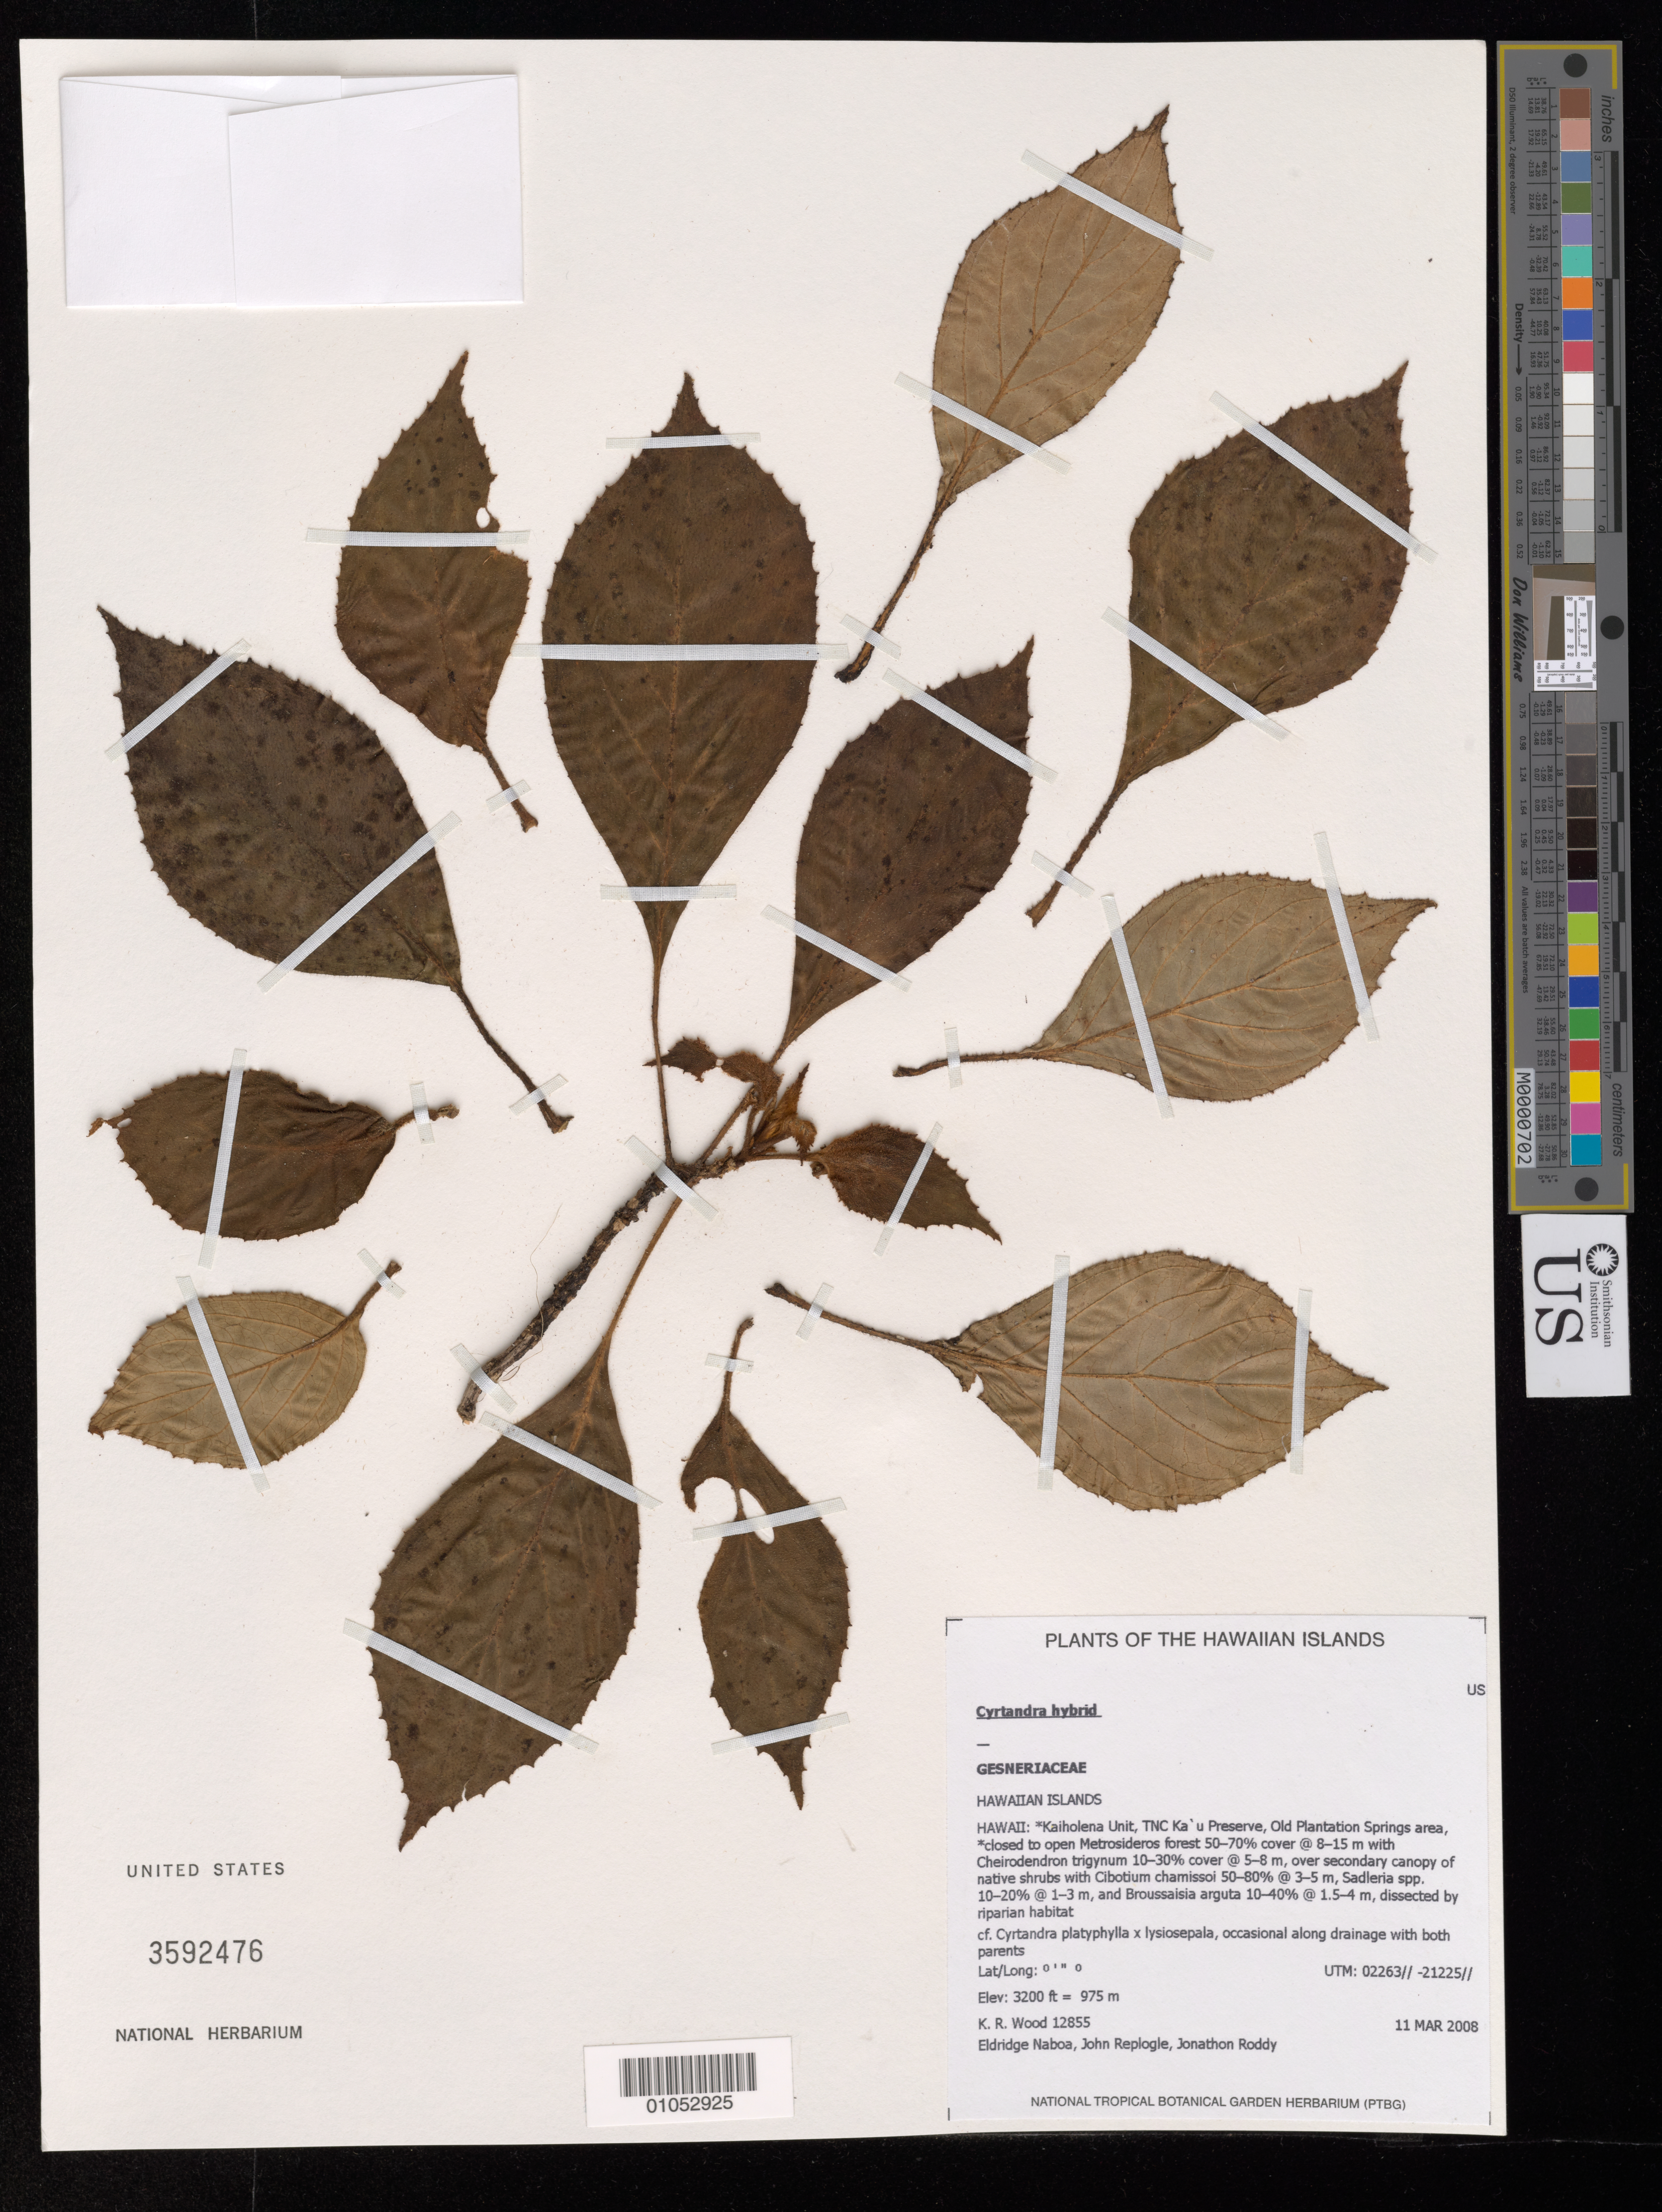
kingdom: Plantae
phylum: Tracheophyta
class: Magnoliopsida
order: Lamiales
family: Gesneriaceae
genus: Cyrtandra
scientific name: Cyrtandra hybrid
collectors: K. R. Wood, E. Naboa, J. Replogle & J. Roddy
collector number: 12855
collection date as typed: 11 Mar 2008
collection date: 2008-03-11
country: United States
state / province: Hawaii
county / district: Hawaii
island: Hawaii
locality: Kaiholena Unit, TNC, Ka'u Preserve, Old Plantation Springs area.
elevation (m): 975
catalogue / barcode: US 3592476